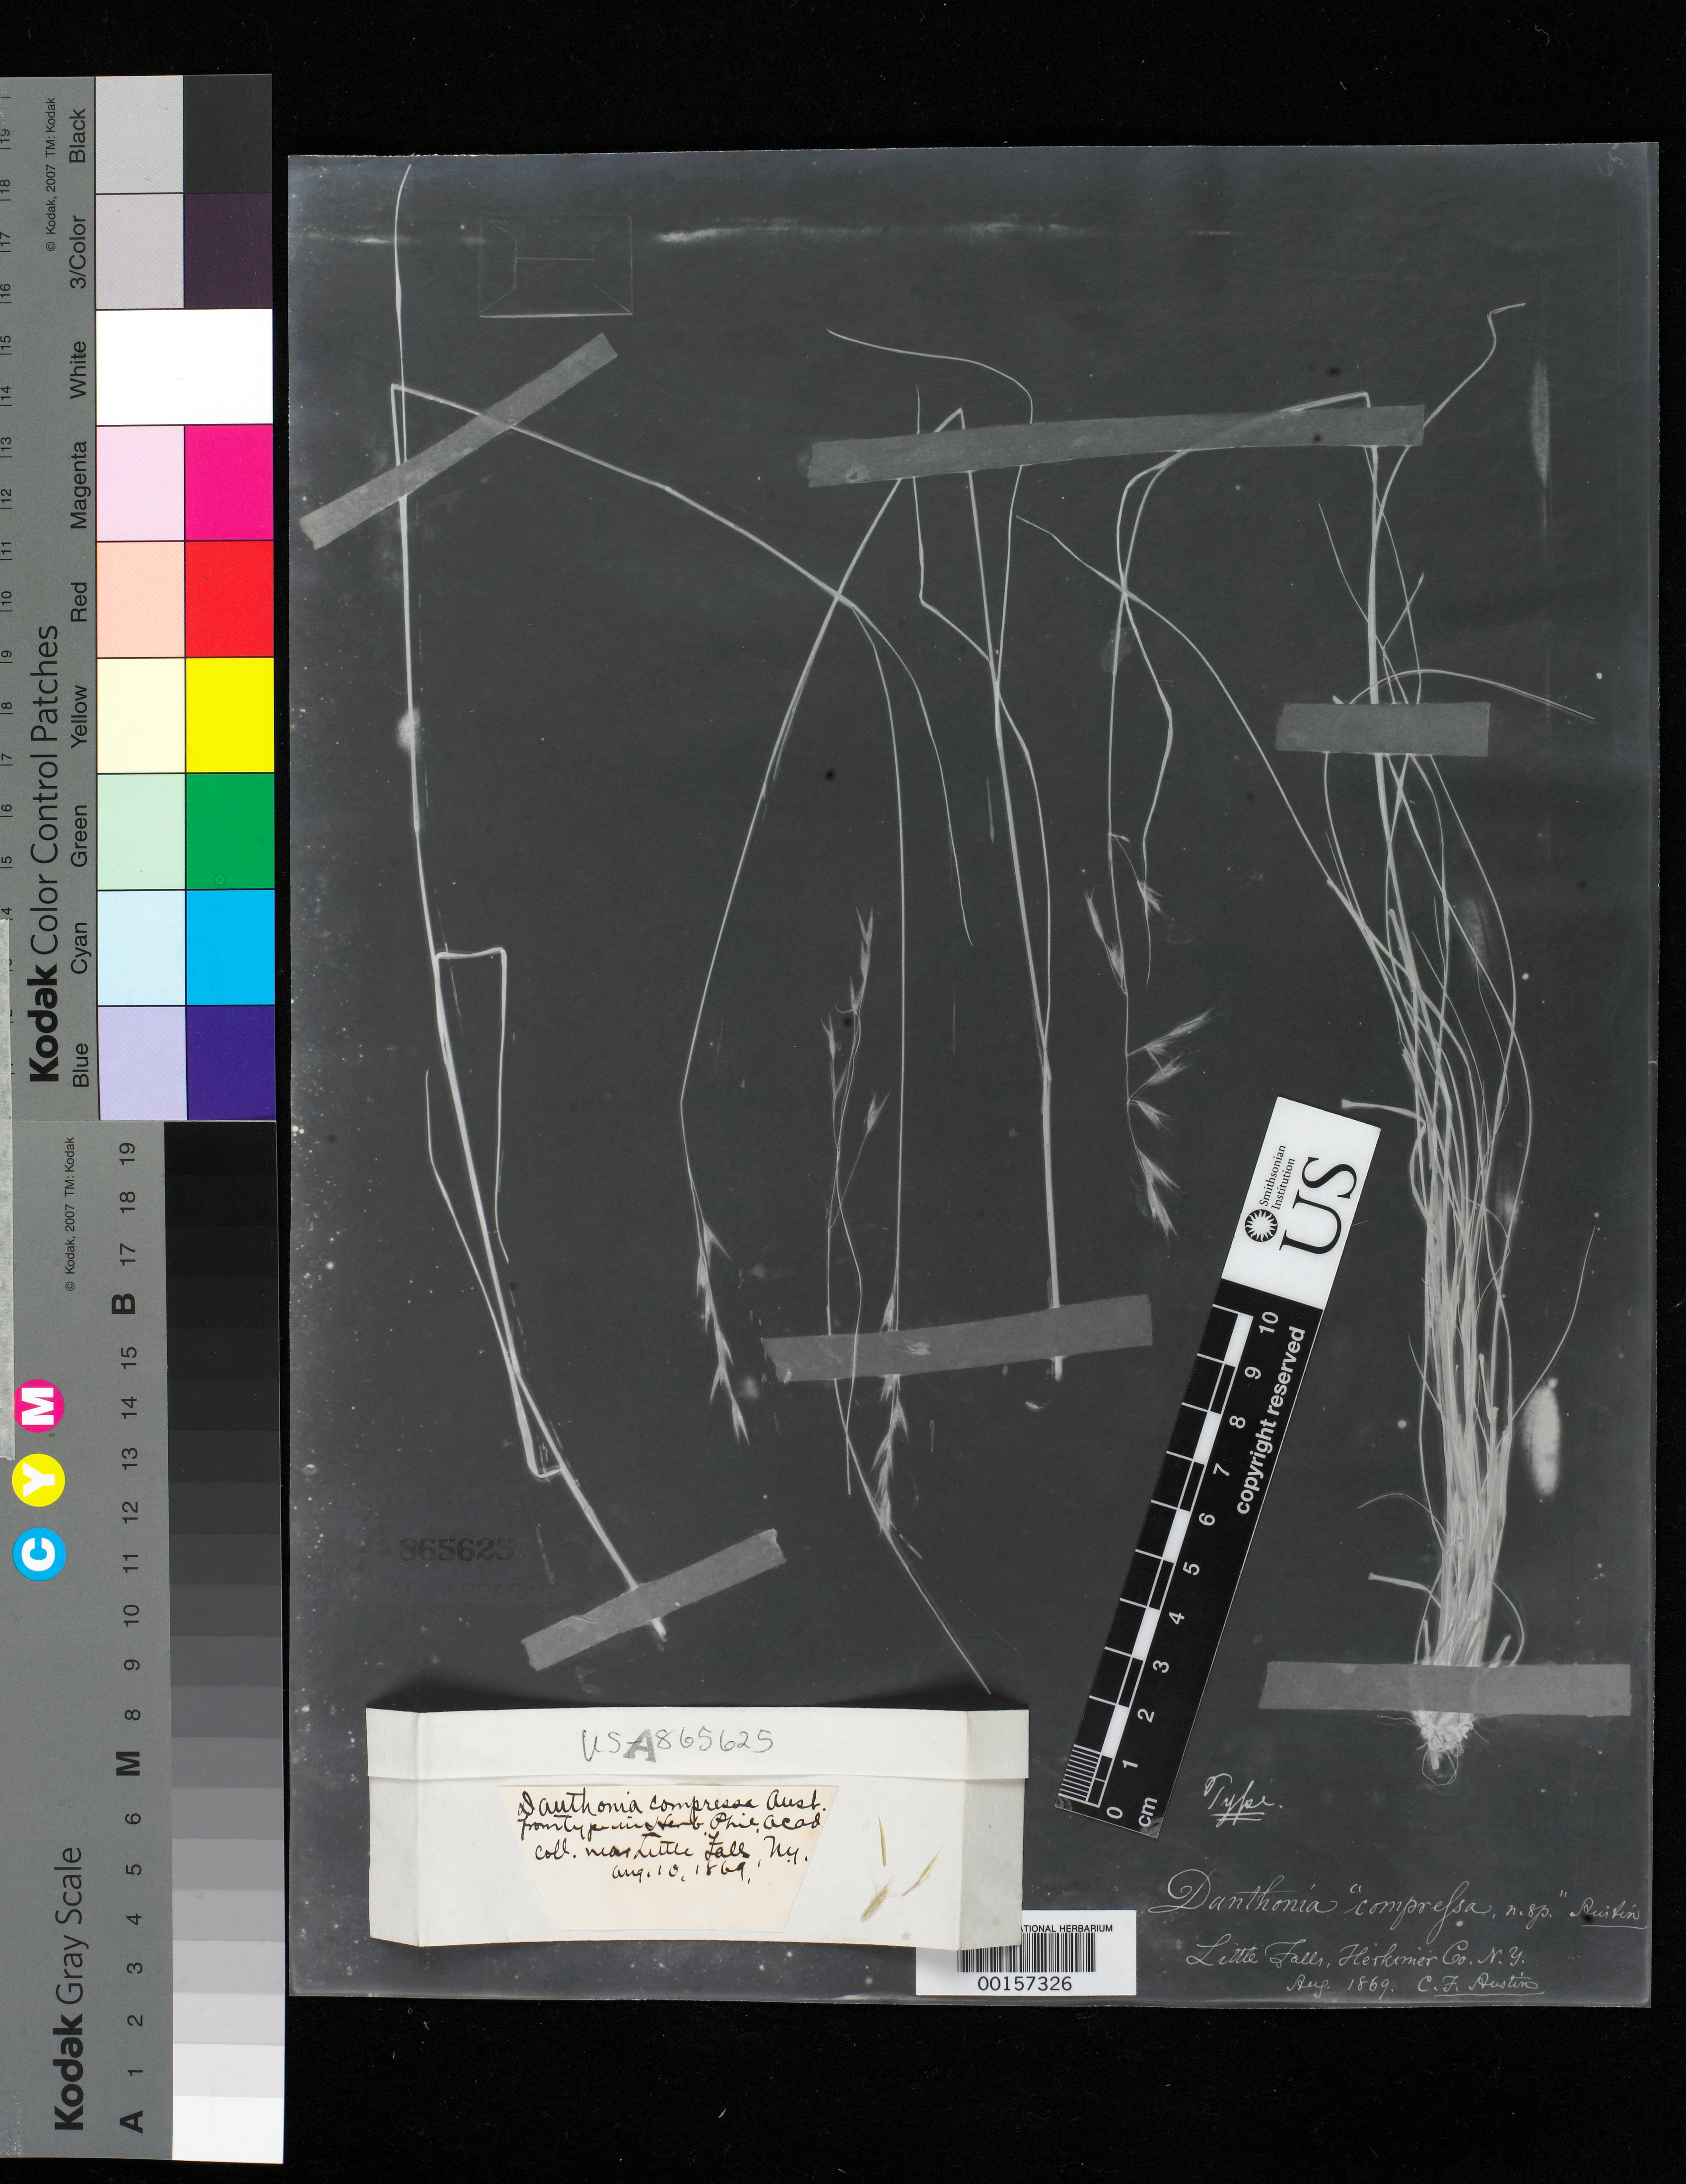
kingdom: Plantae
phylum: Tracheophyta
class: Liliopsida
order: Poales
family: Poaceae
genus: Danthonia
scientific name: Danthonia compressa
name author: Austin in F. Peck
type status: Type Fragment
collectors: C. F. Austin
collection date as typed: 10 --- 1869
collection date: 1869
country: United States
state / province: New York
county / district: Herkimer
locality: Danube, woods.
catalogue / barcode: US 865625A